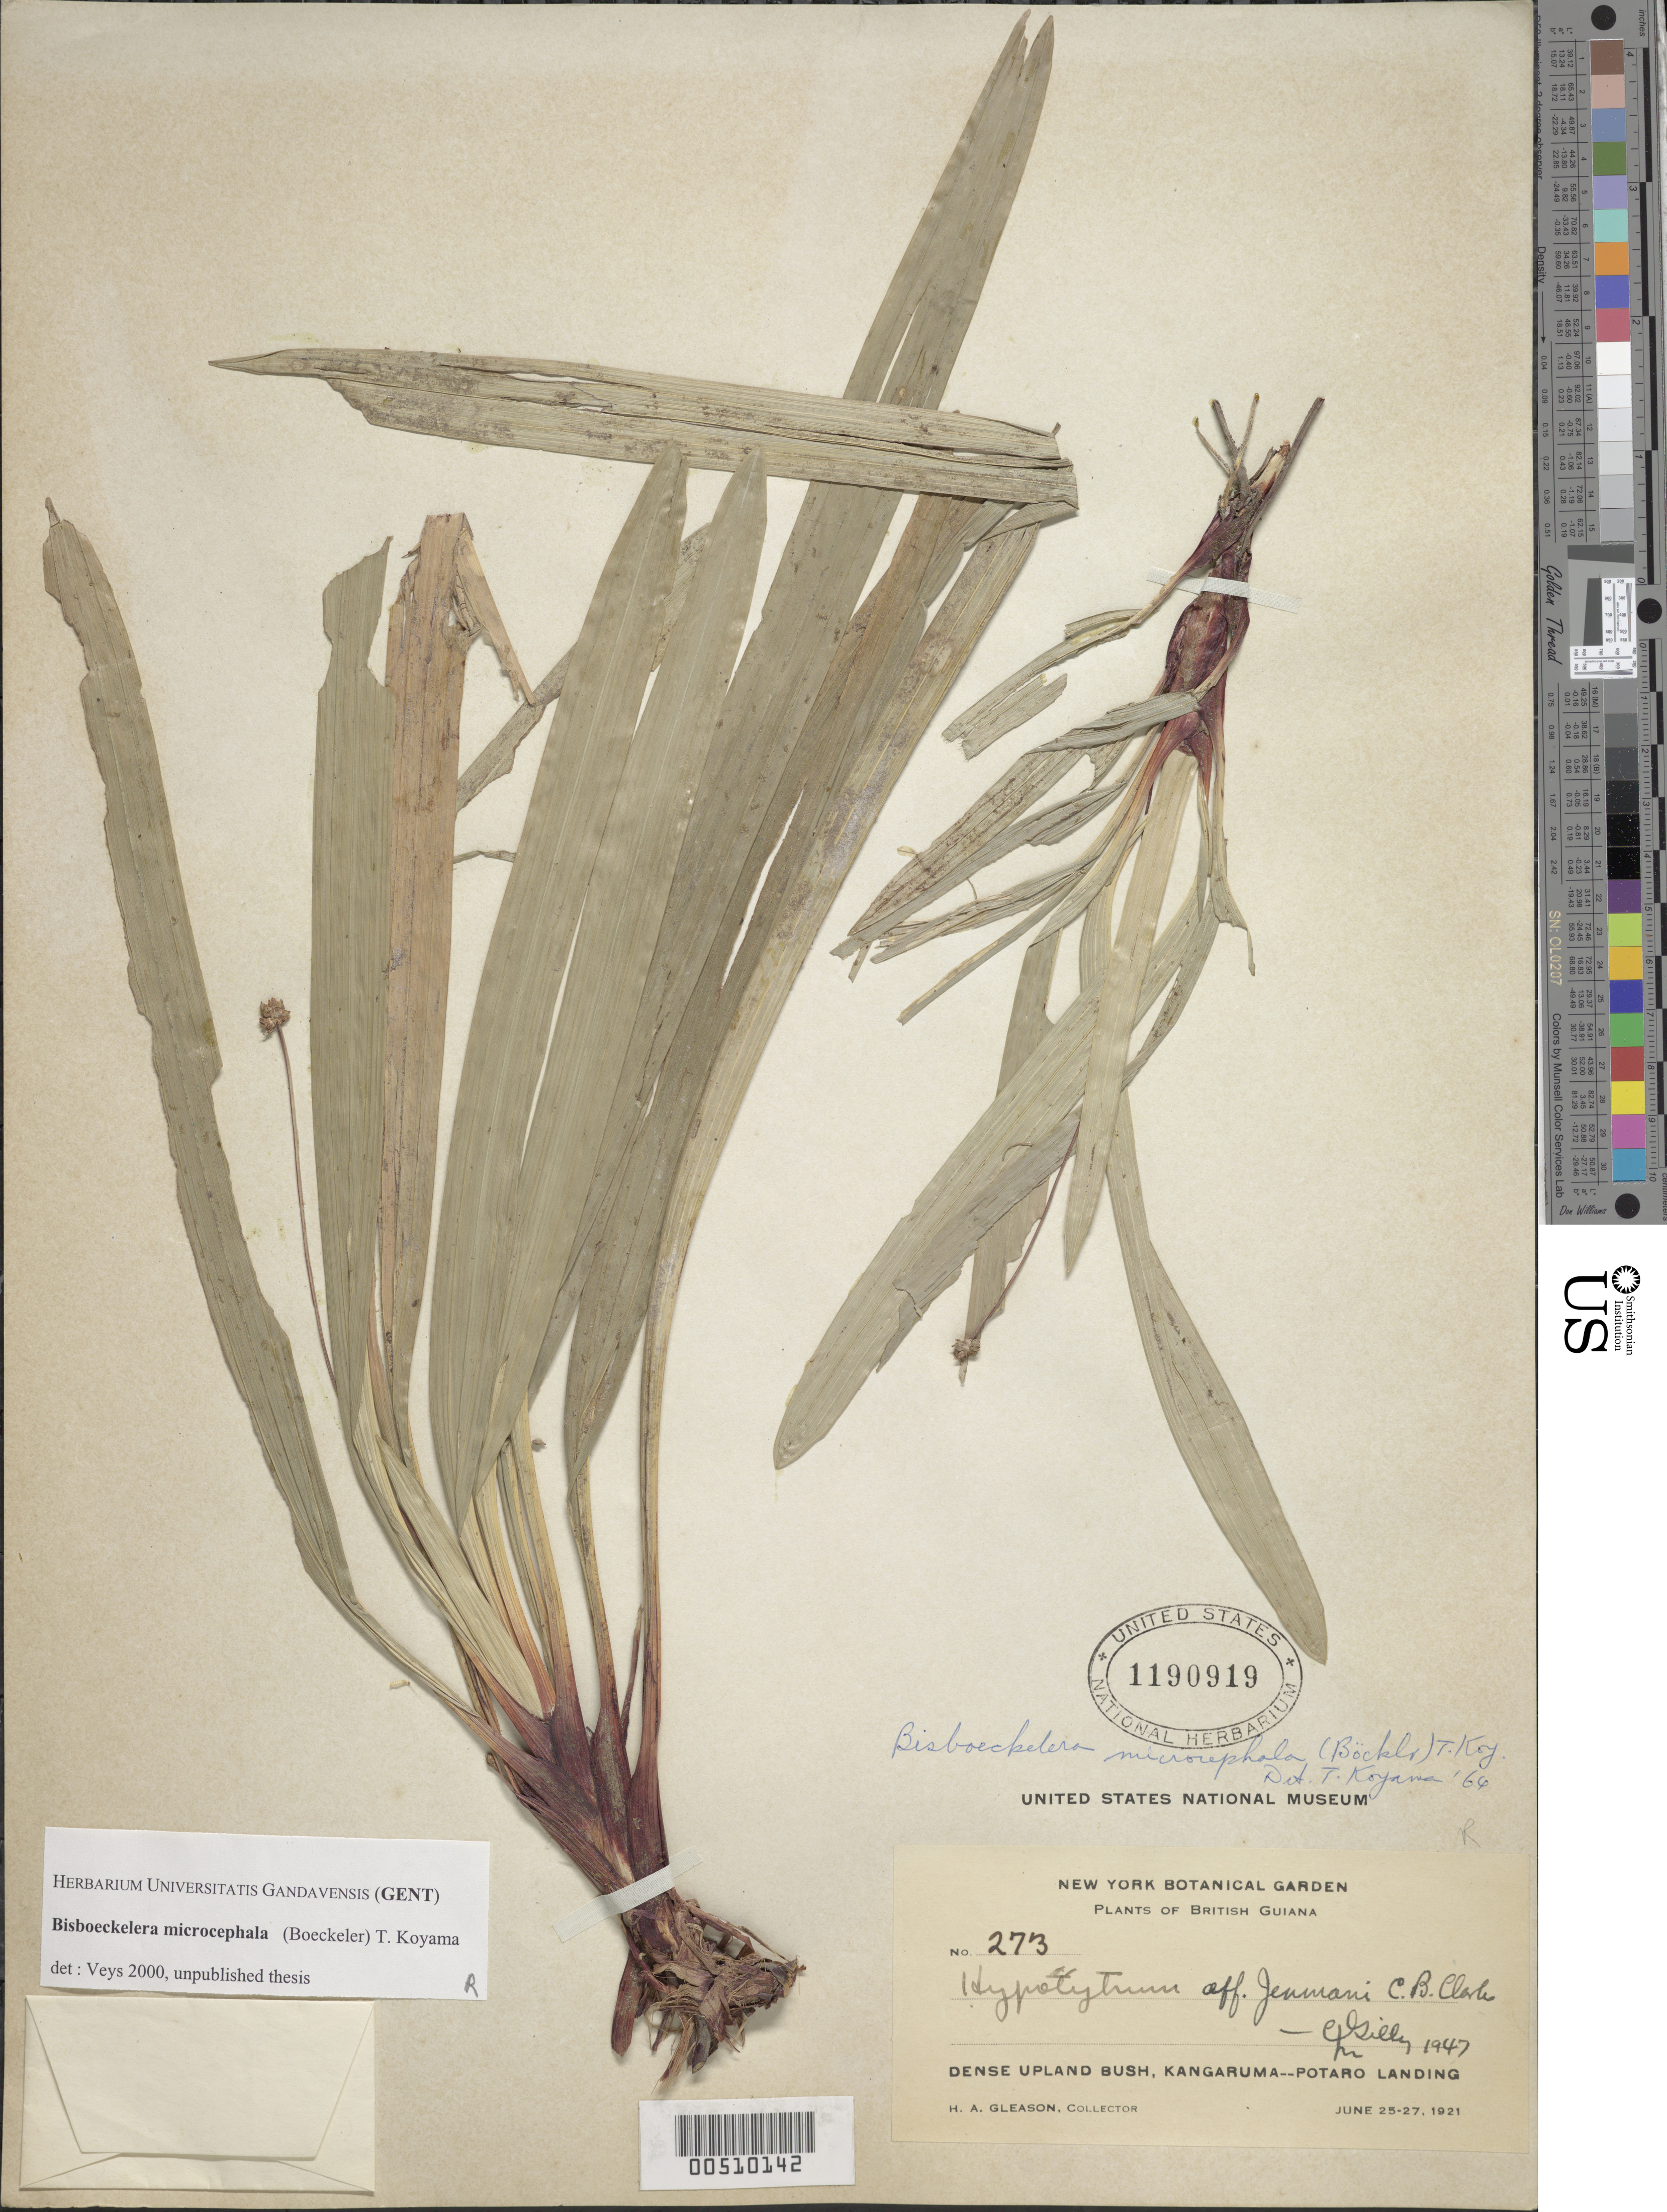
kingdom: Plantae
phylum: Tracheophyta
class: Liliopsida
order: Poales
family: Cyperaceae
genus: Bisboeckelera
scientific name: Bisboeckelera microcephala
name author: (Boeckeler) T. Koyama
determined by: Koyama, Tetsuo M.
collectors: H. A. Gleason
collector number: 273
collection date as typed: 25 Jun 1921 to 27 Jun 1921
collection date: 1921-06-25/1921-06-27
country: Guyana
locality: Kangaruma - Potaro Landing.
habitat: Dense upland bush.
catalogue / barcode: US 1190919